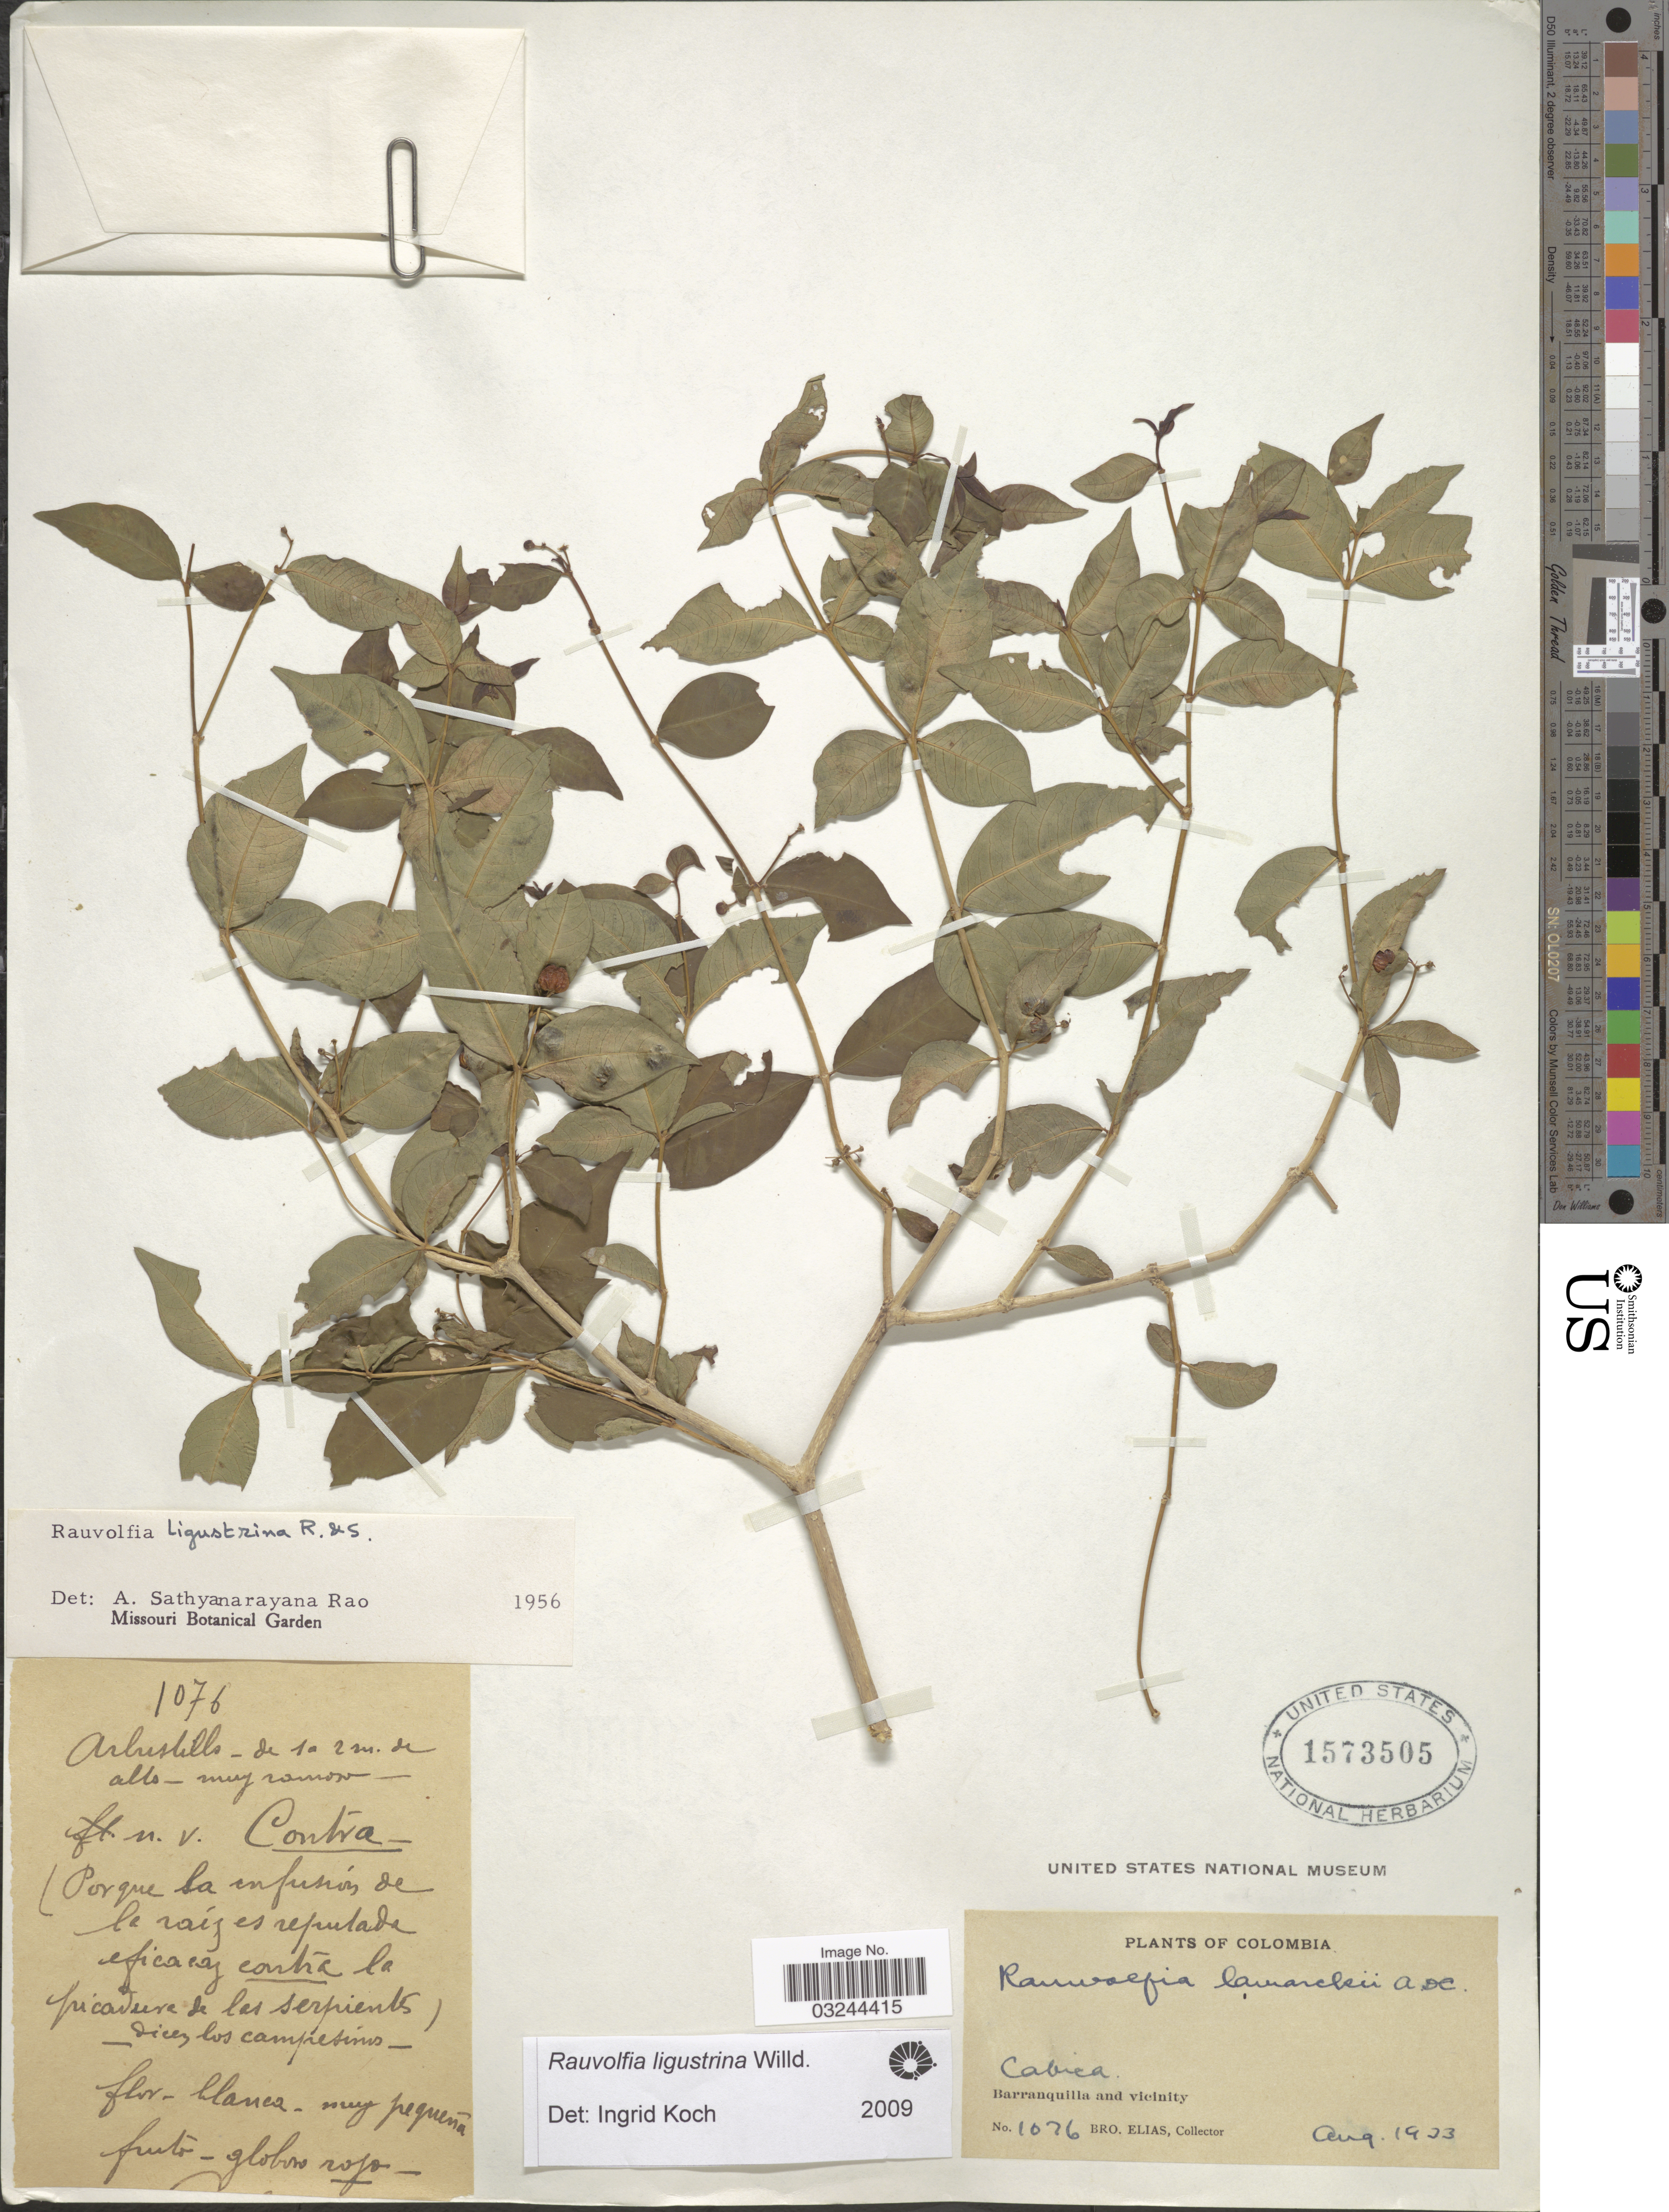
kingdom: Plantae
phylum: Tracheophyta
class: Magnoliopsida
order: Gentianales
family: Apocynaceae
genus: Rauvolfia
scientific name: Rauvolfia ligustrina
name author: Willd. ex Roem. & Schult.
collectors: Bro. Elias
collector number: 1076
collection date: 1923-08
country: Colombia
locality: Cabica, Barranquilla and vicinity.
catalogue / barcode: US 1573505